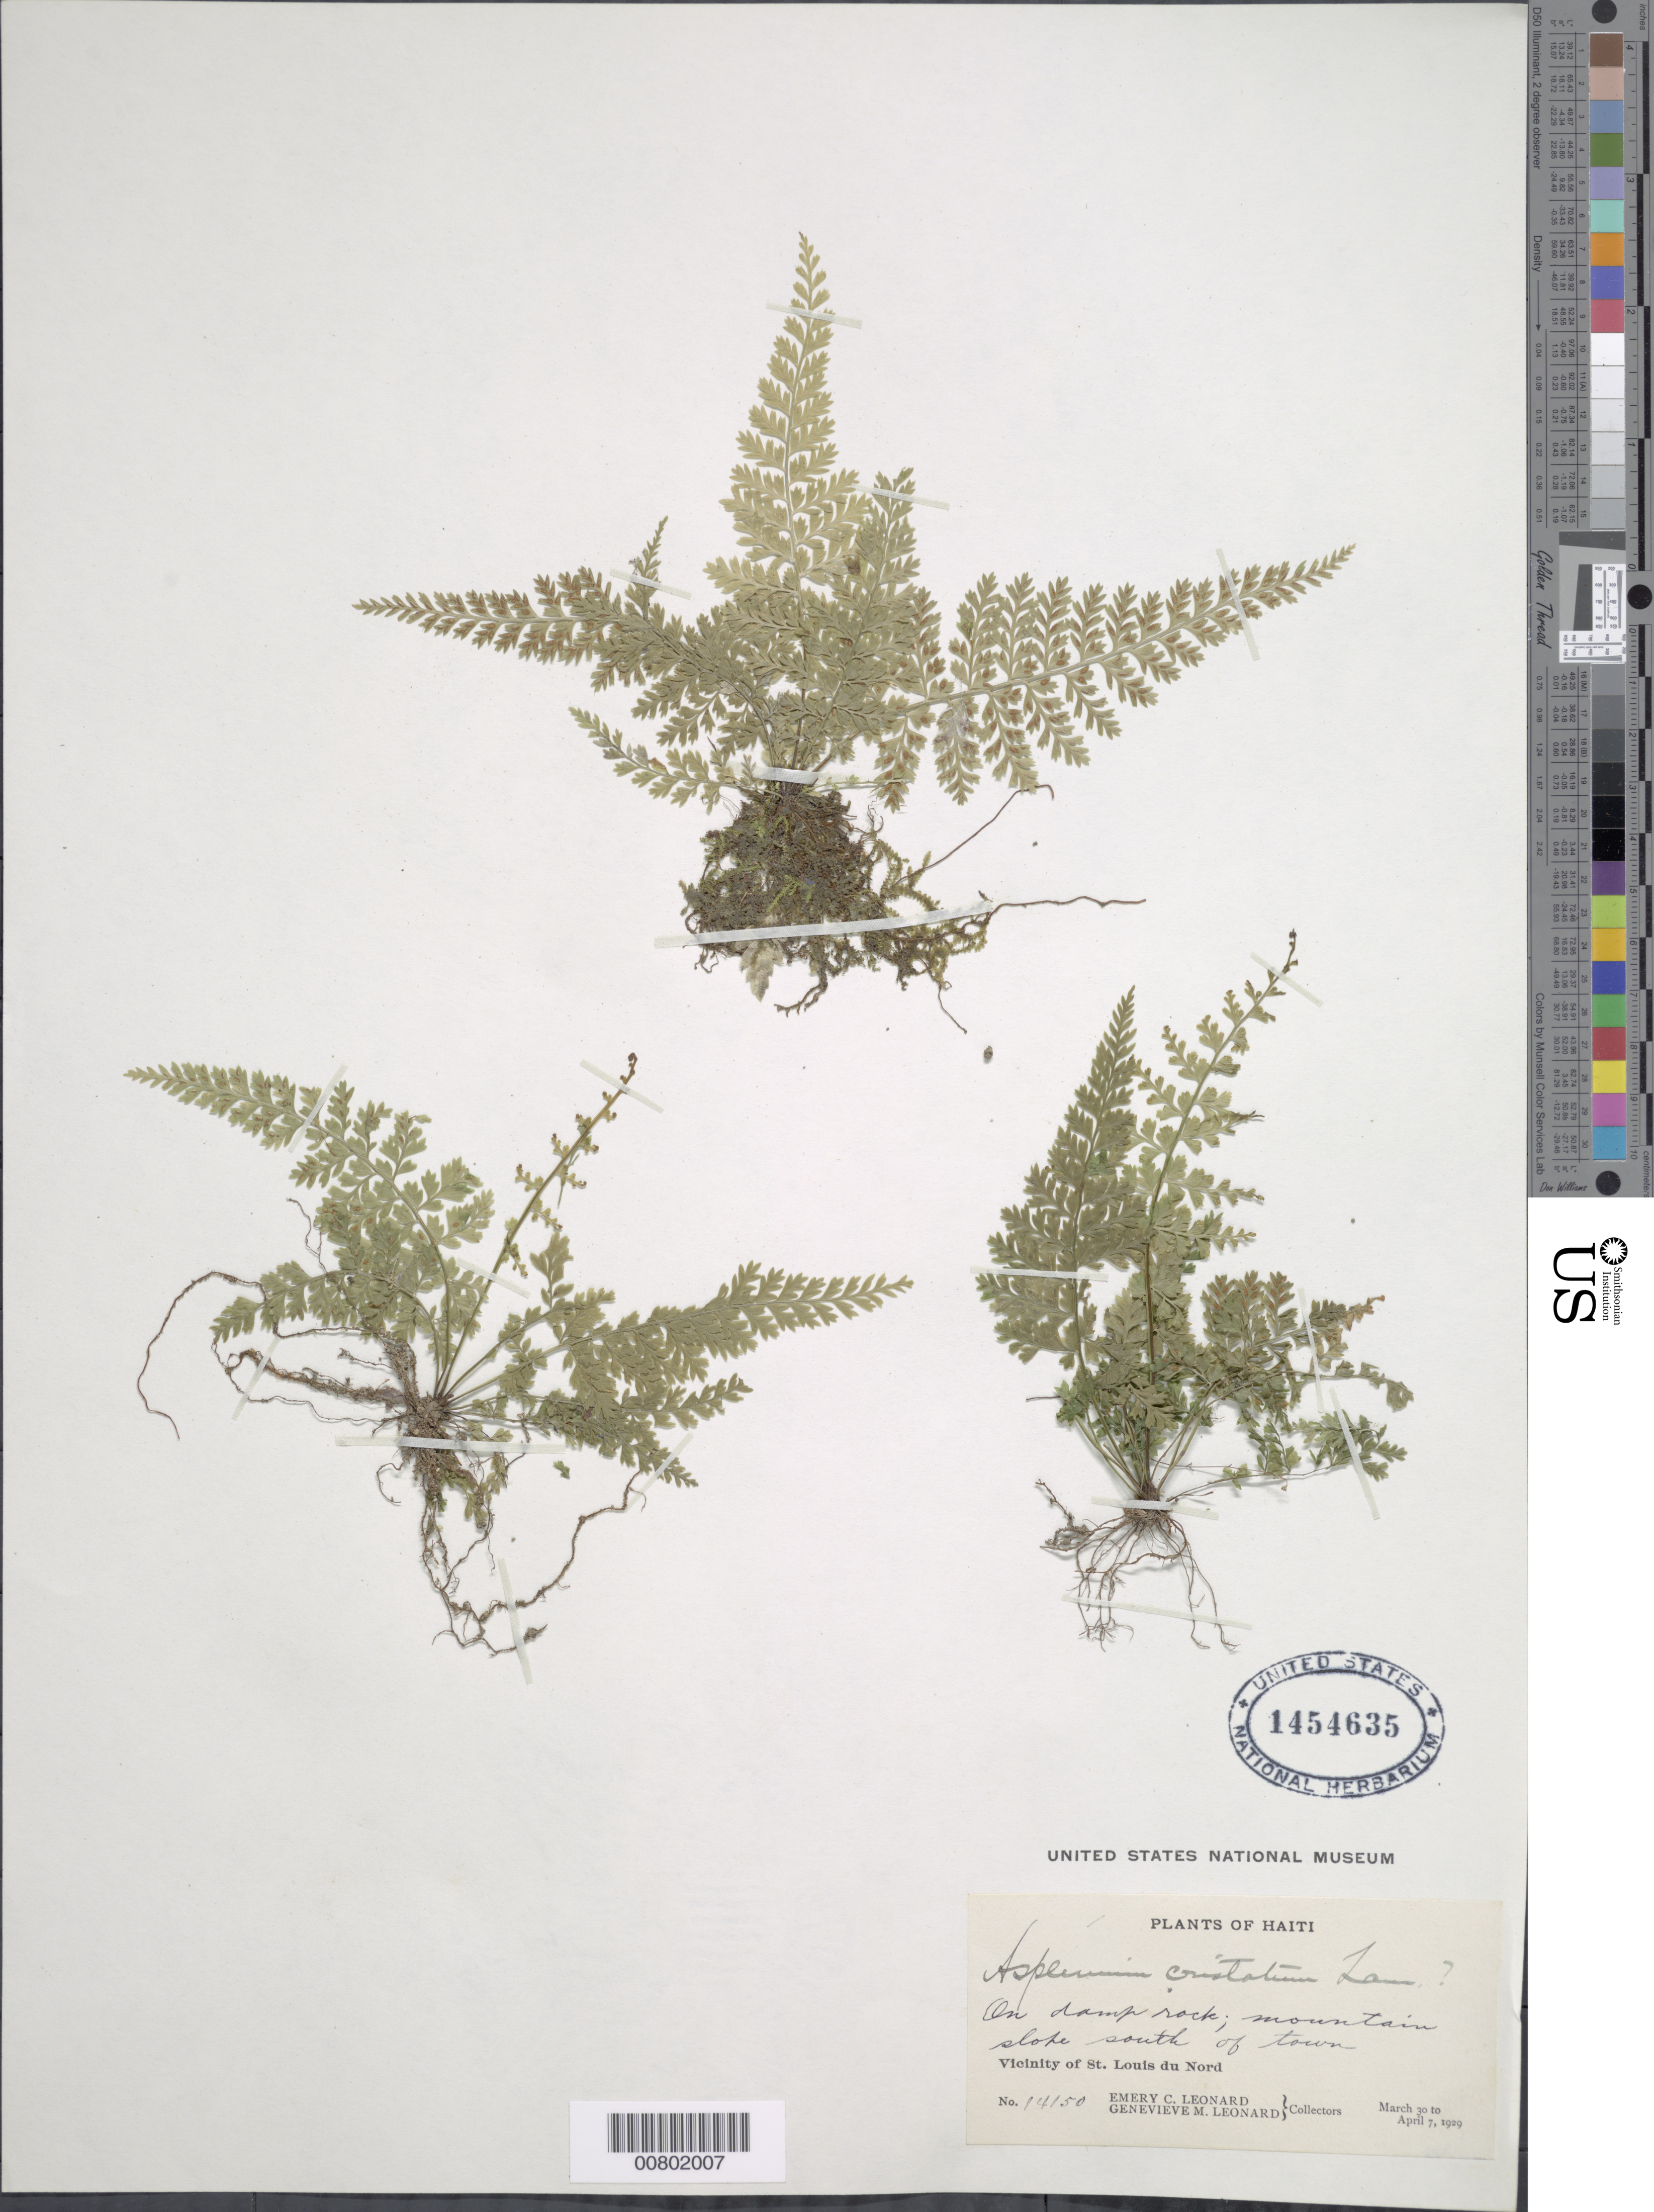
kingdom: Plantae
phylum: Tracheophyta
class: Polypodiopsida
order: Polypodiales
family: Aspleniaceae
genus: Asplenium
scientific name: Asplenium cristatum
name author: Lam.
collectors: E. C. Leonard & G. M. Leonard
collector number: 14150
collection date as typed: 30 Mar 1929 to 07 Apr 1929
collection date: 1929-03-30/1929-04-07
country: Haiti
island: Hispaniola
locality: St. Louis du Nord, S of town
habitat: Damp rock; mountain slope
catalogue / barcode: US 1545635